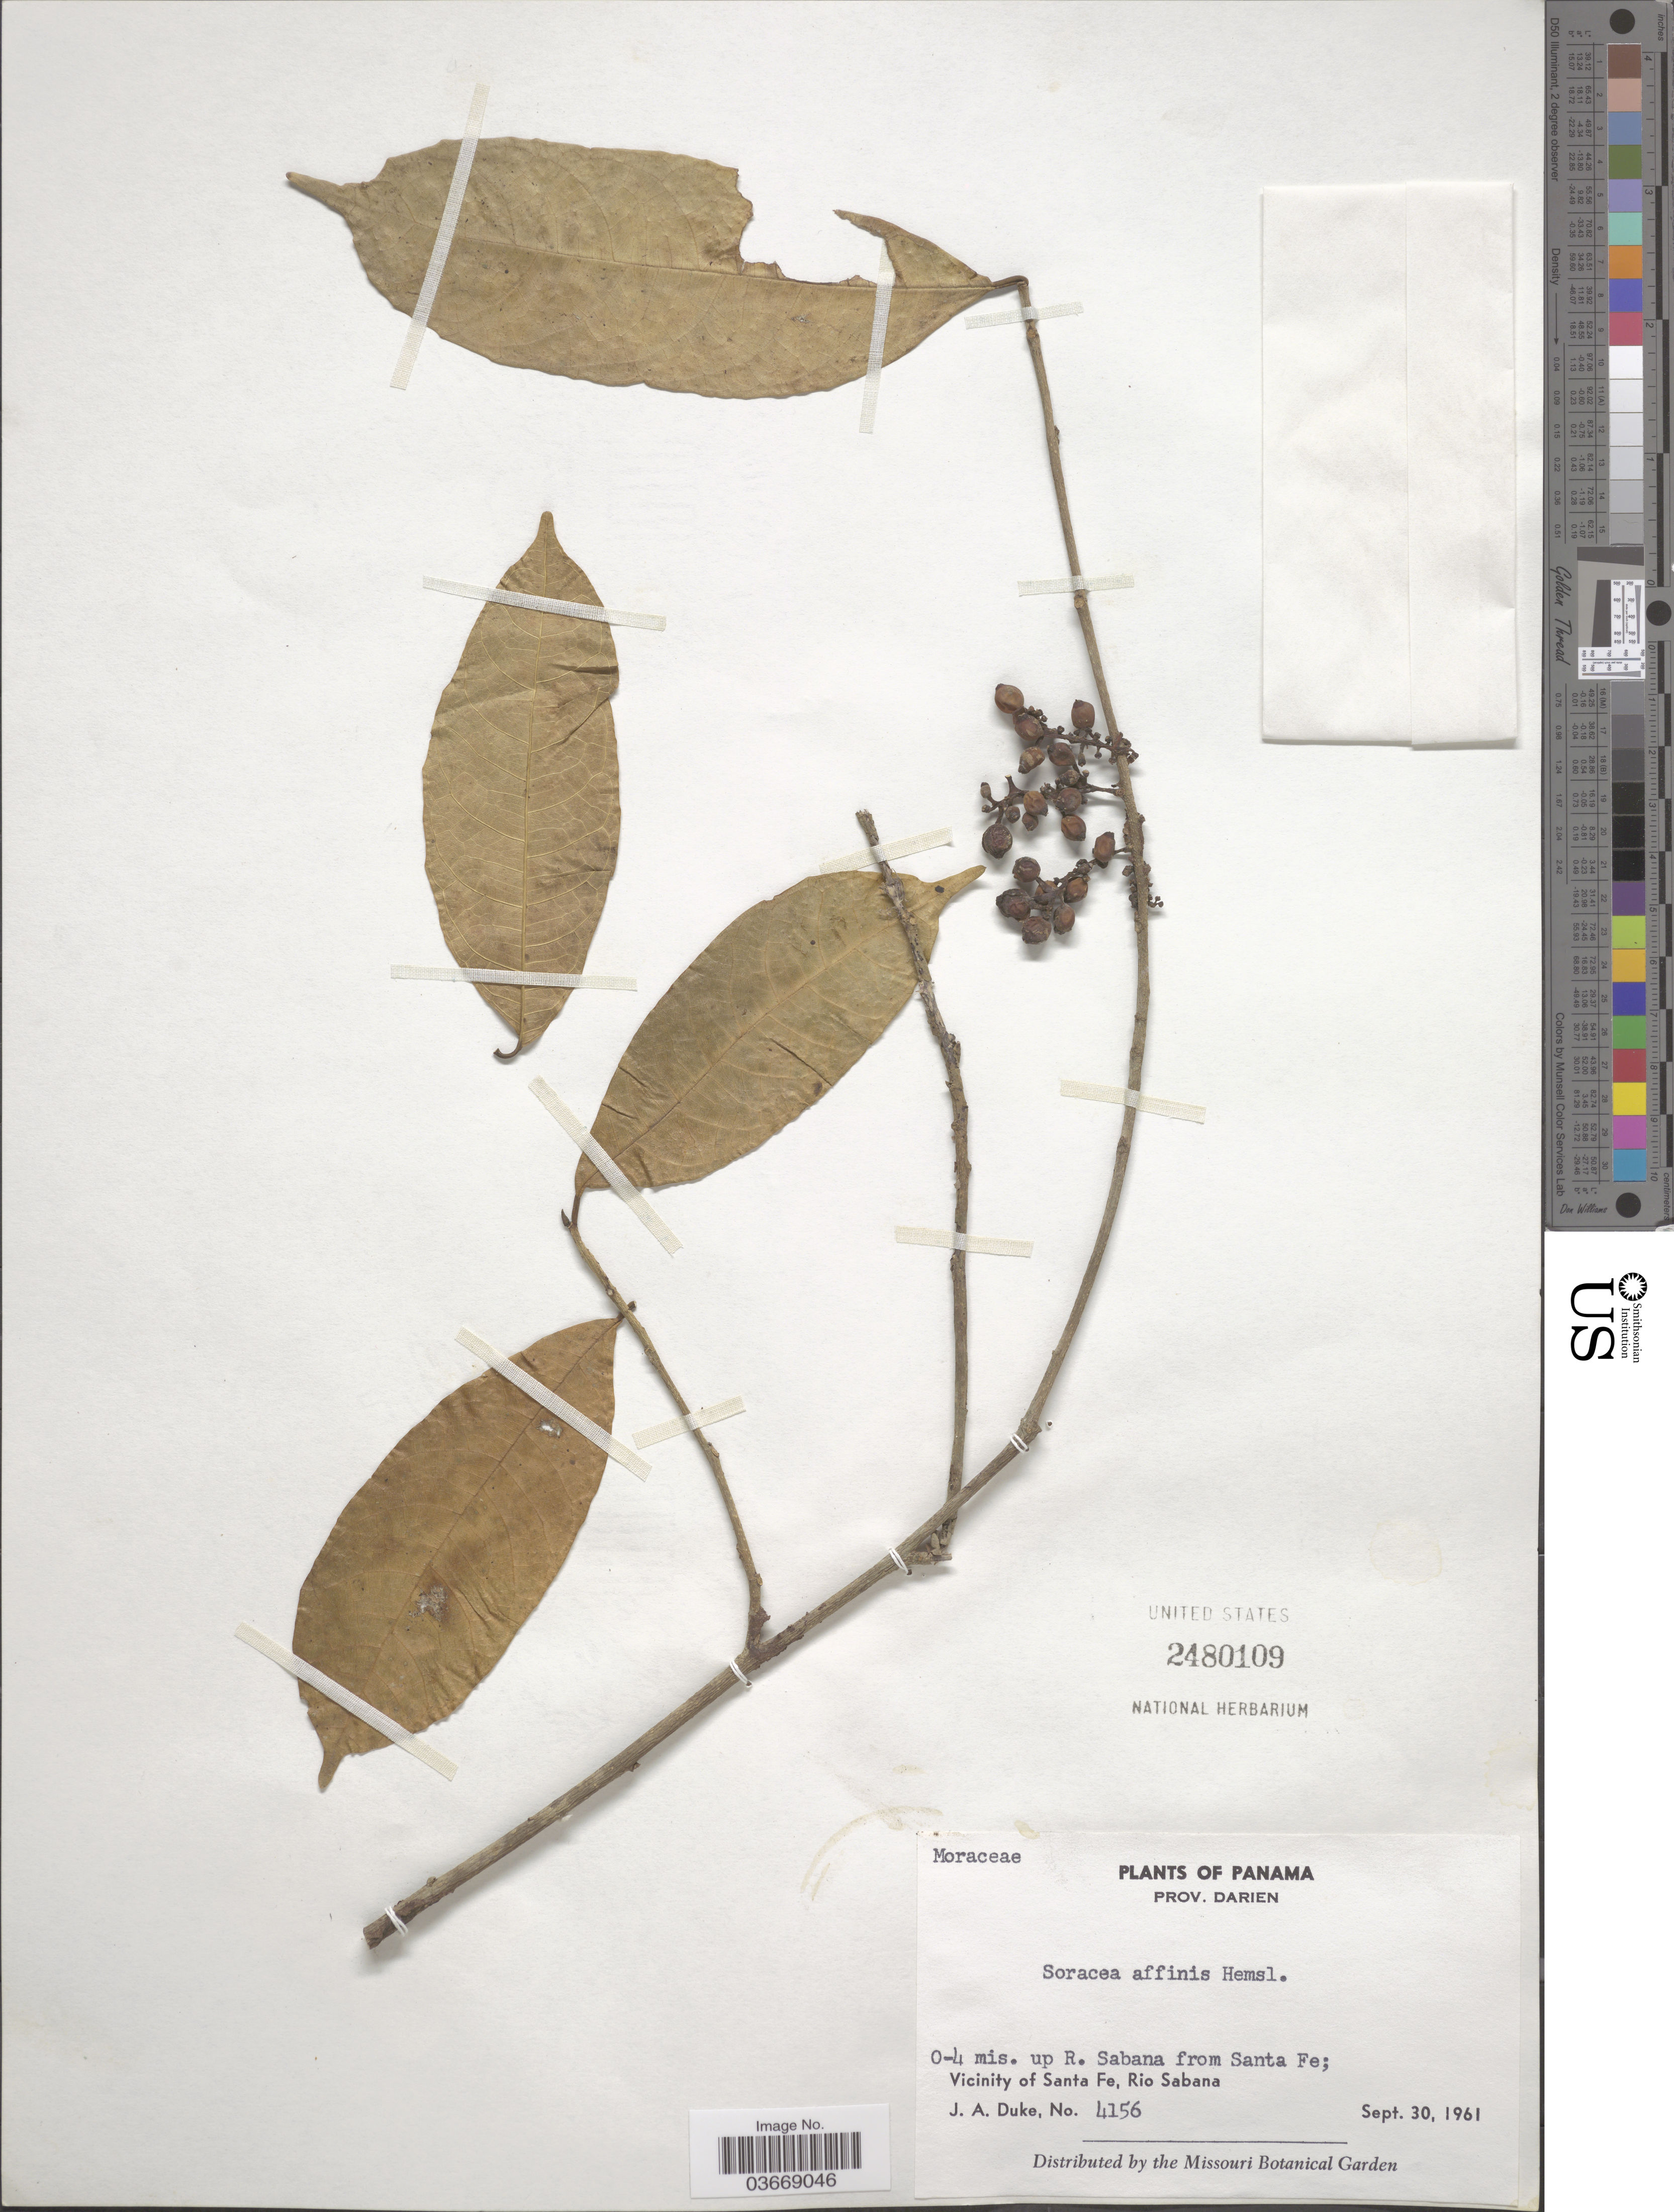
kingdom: Plantae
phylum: Tracheophyta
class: Magnoliopsida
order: Rosales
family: Moraceae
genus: Sorocea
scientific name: Sorocea affinis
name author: Hemsl.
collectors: J. A. Duke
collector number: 4156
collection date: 1961-09-30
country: Panama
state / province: Darien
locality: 0-4 mis. up R. Sabana from Santa Fe; Vicinity of Santa Fe, Rio Sabana.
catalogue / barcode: US 2480109